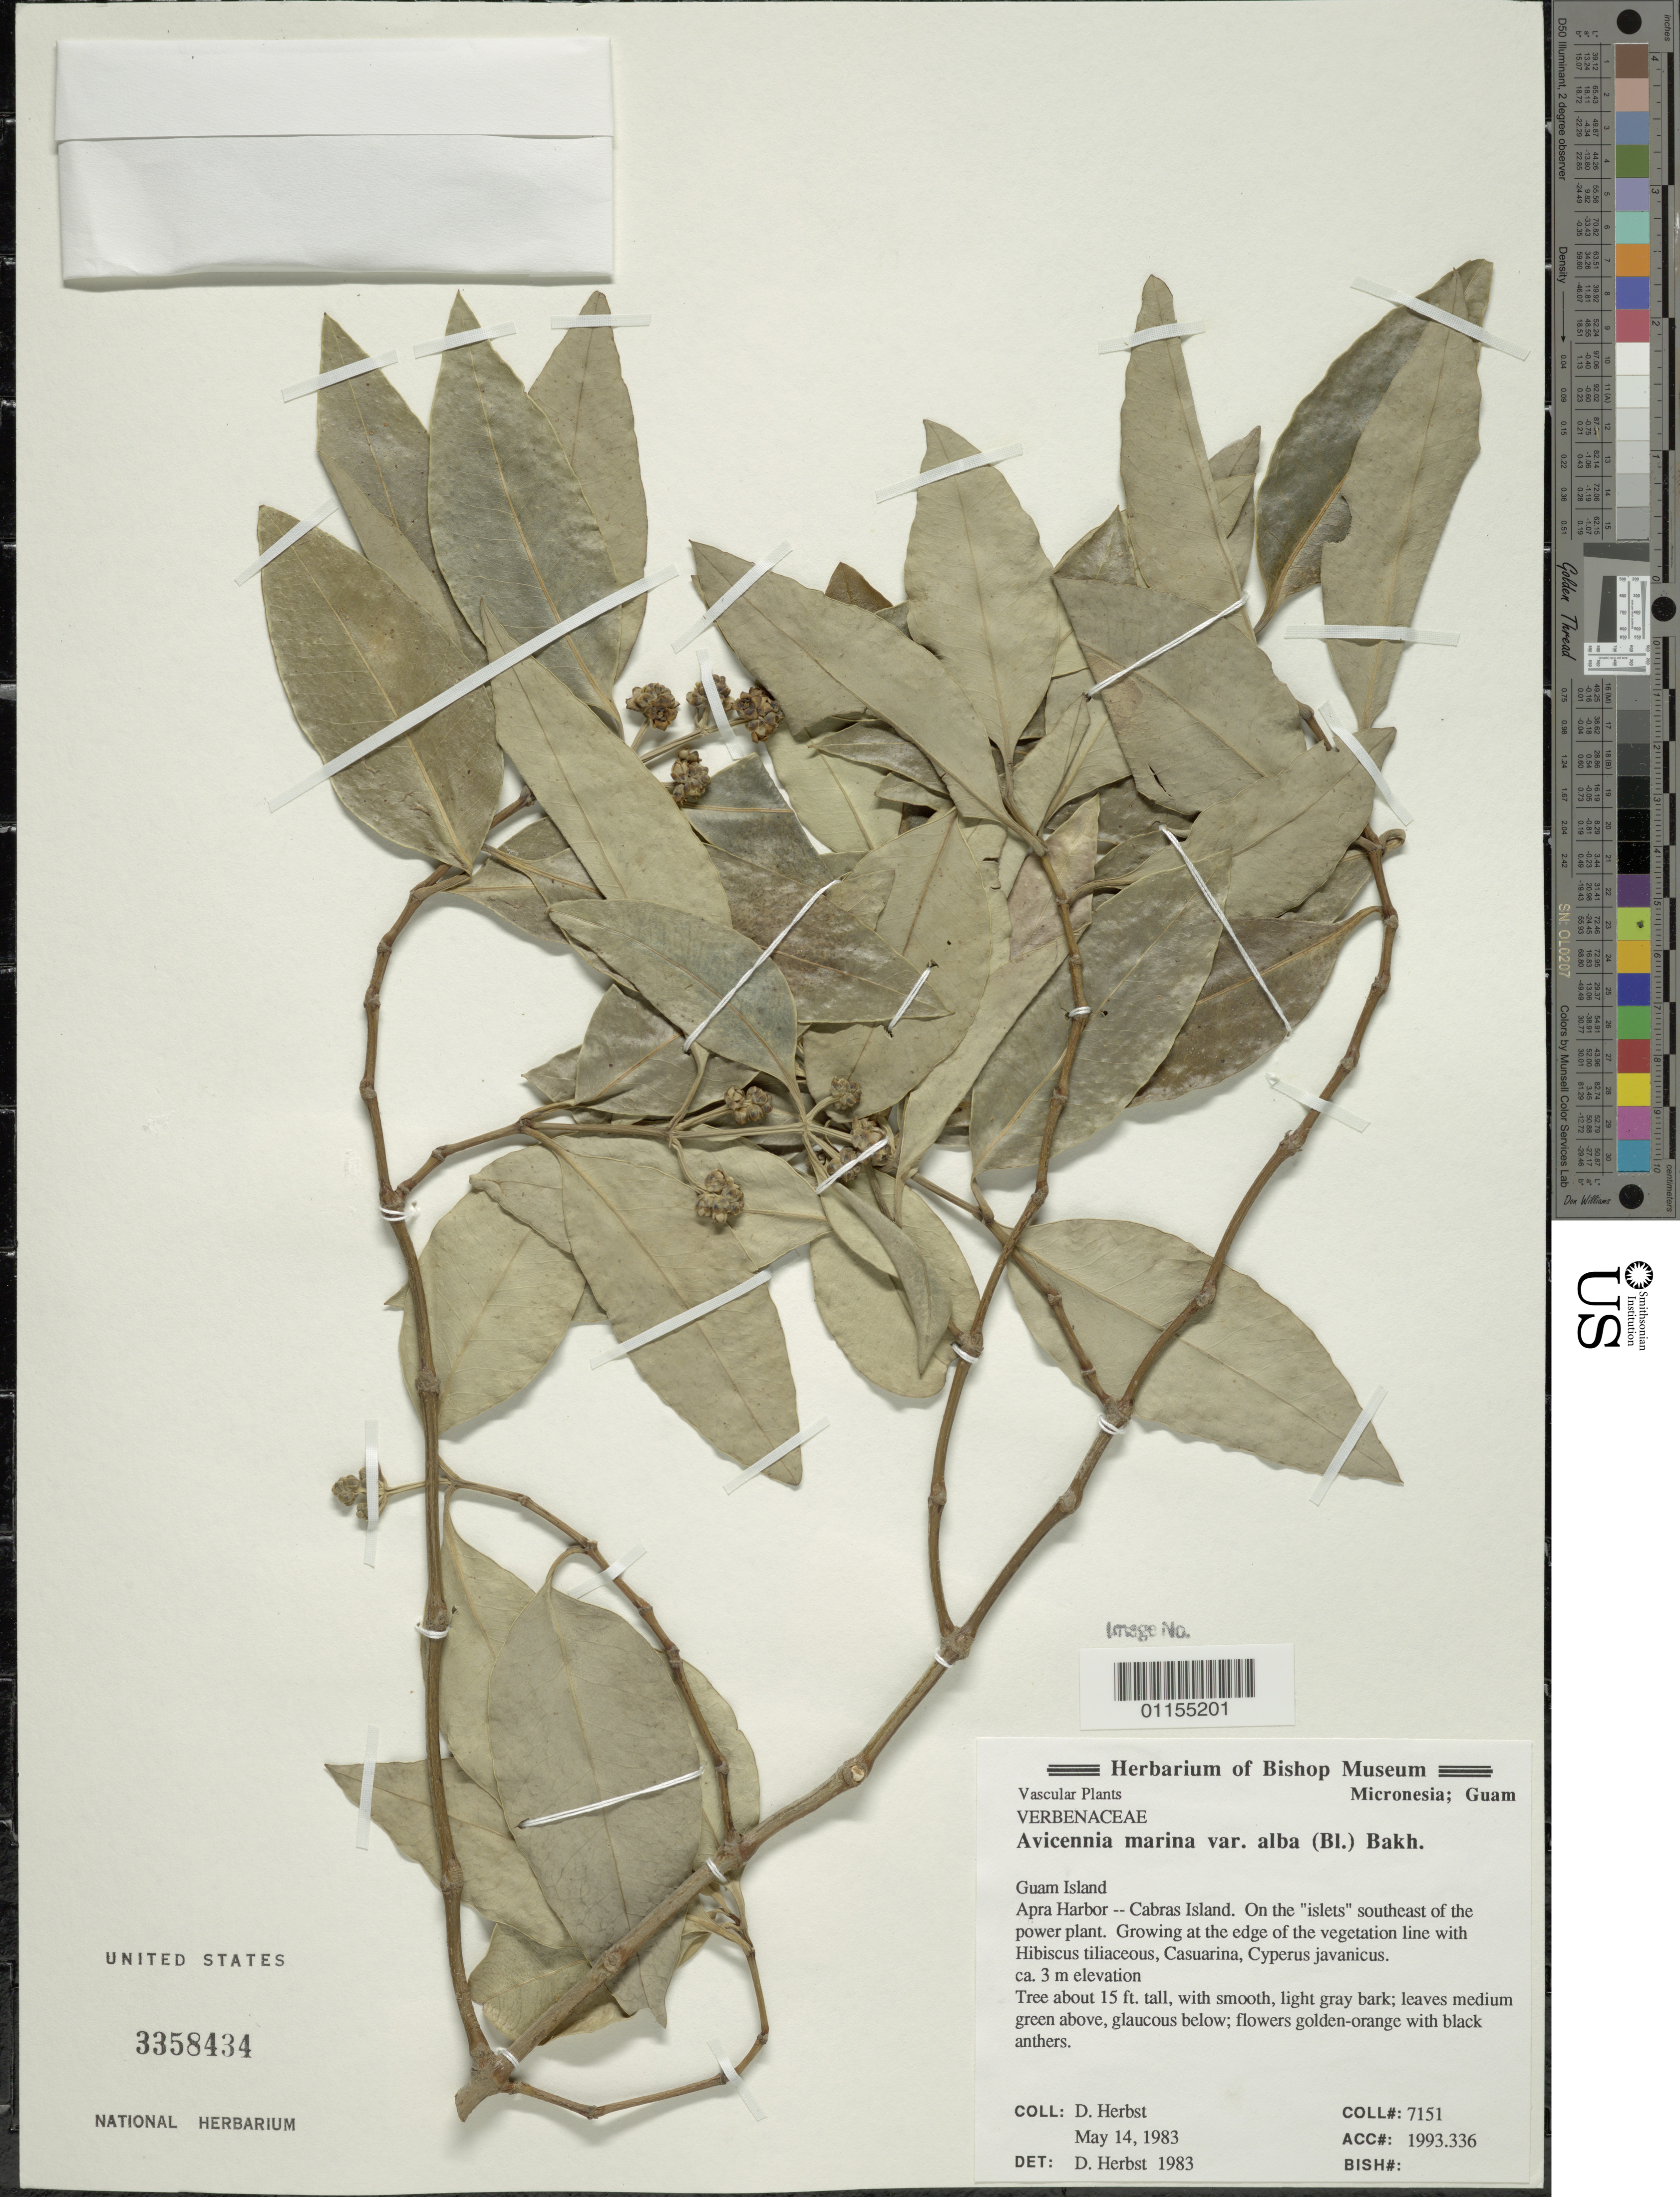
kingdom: Plantae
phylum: Tracheophyta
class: Magnoliopsida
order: Lamiales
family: Acanthaceae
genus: Avicennia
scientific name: Avicennia alba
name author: Blume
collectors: D. R. Herbst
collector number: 7151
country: Guam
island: Guam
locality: Apra Harbor, On the islets SE of the power plant.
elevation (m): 3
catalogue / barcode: US 3358434